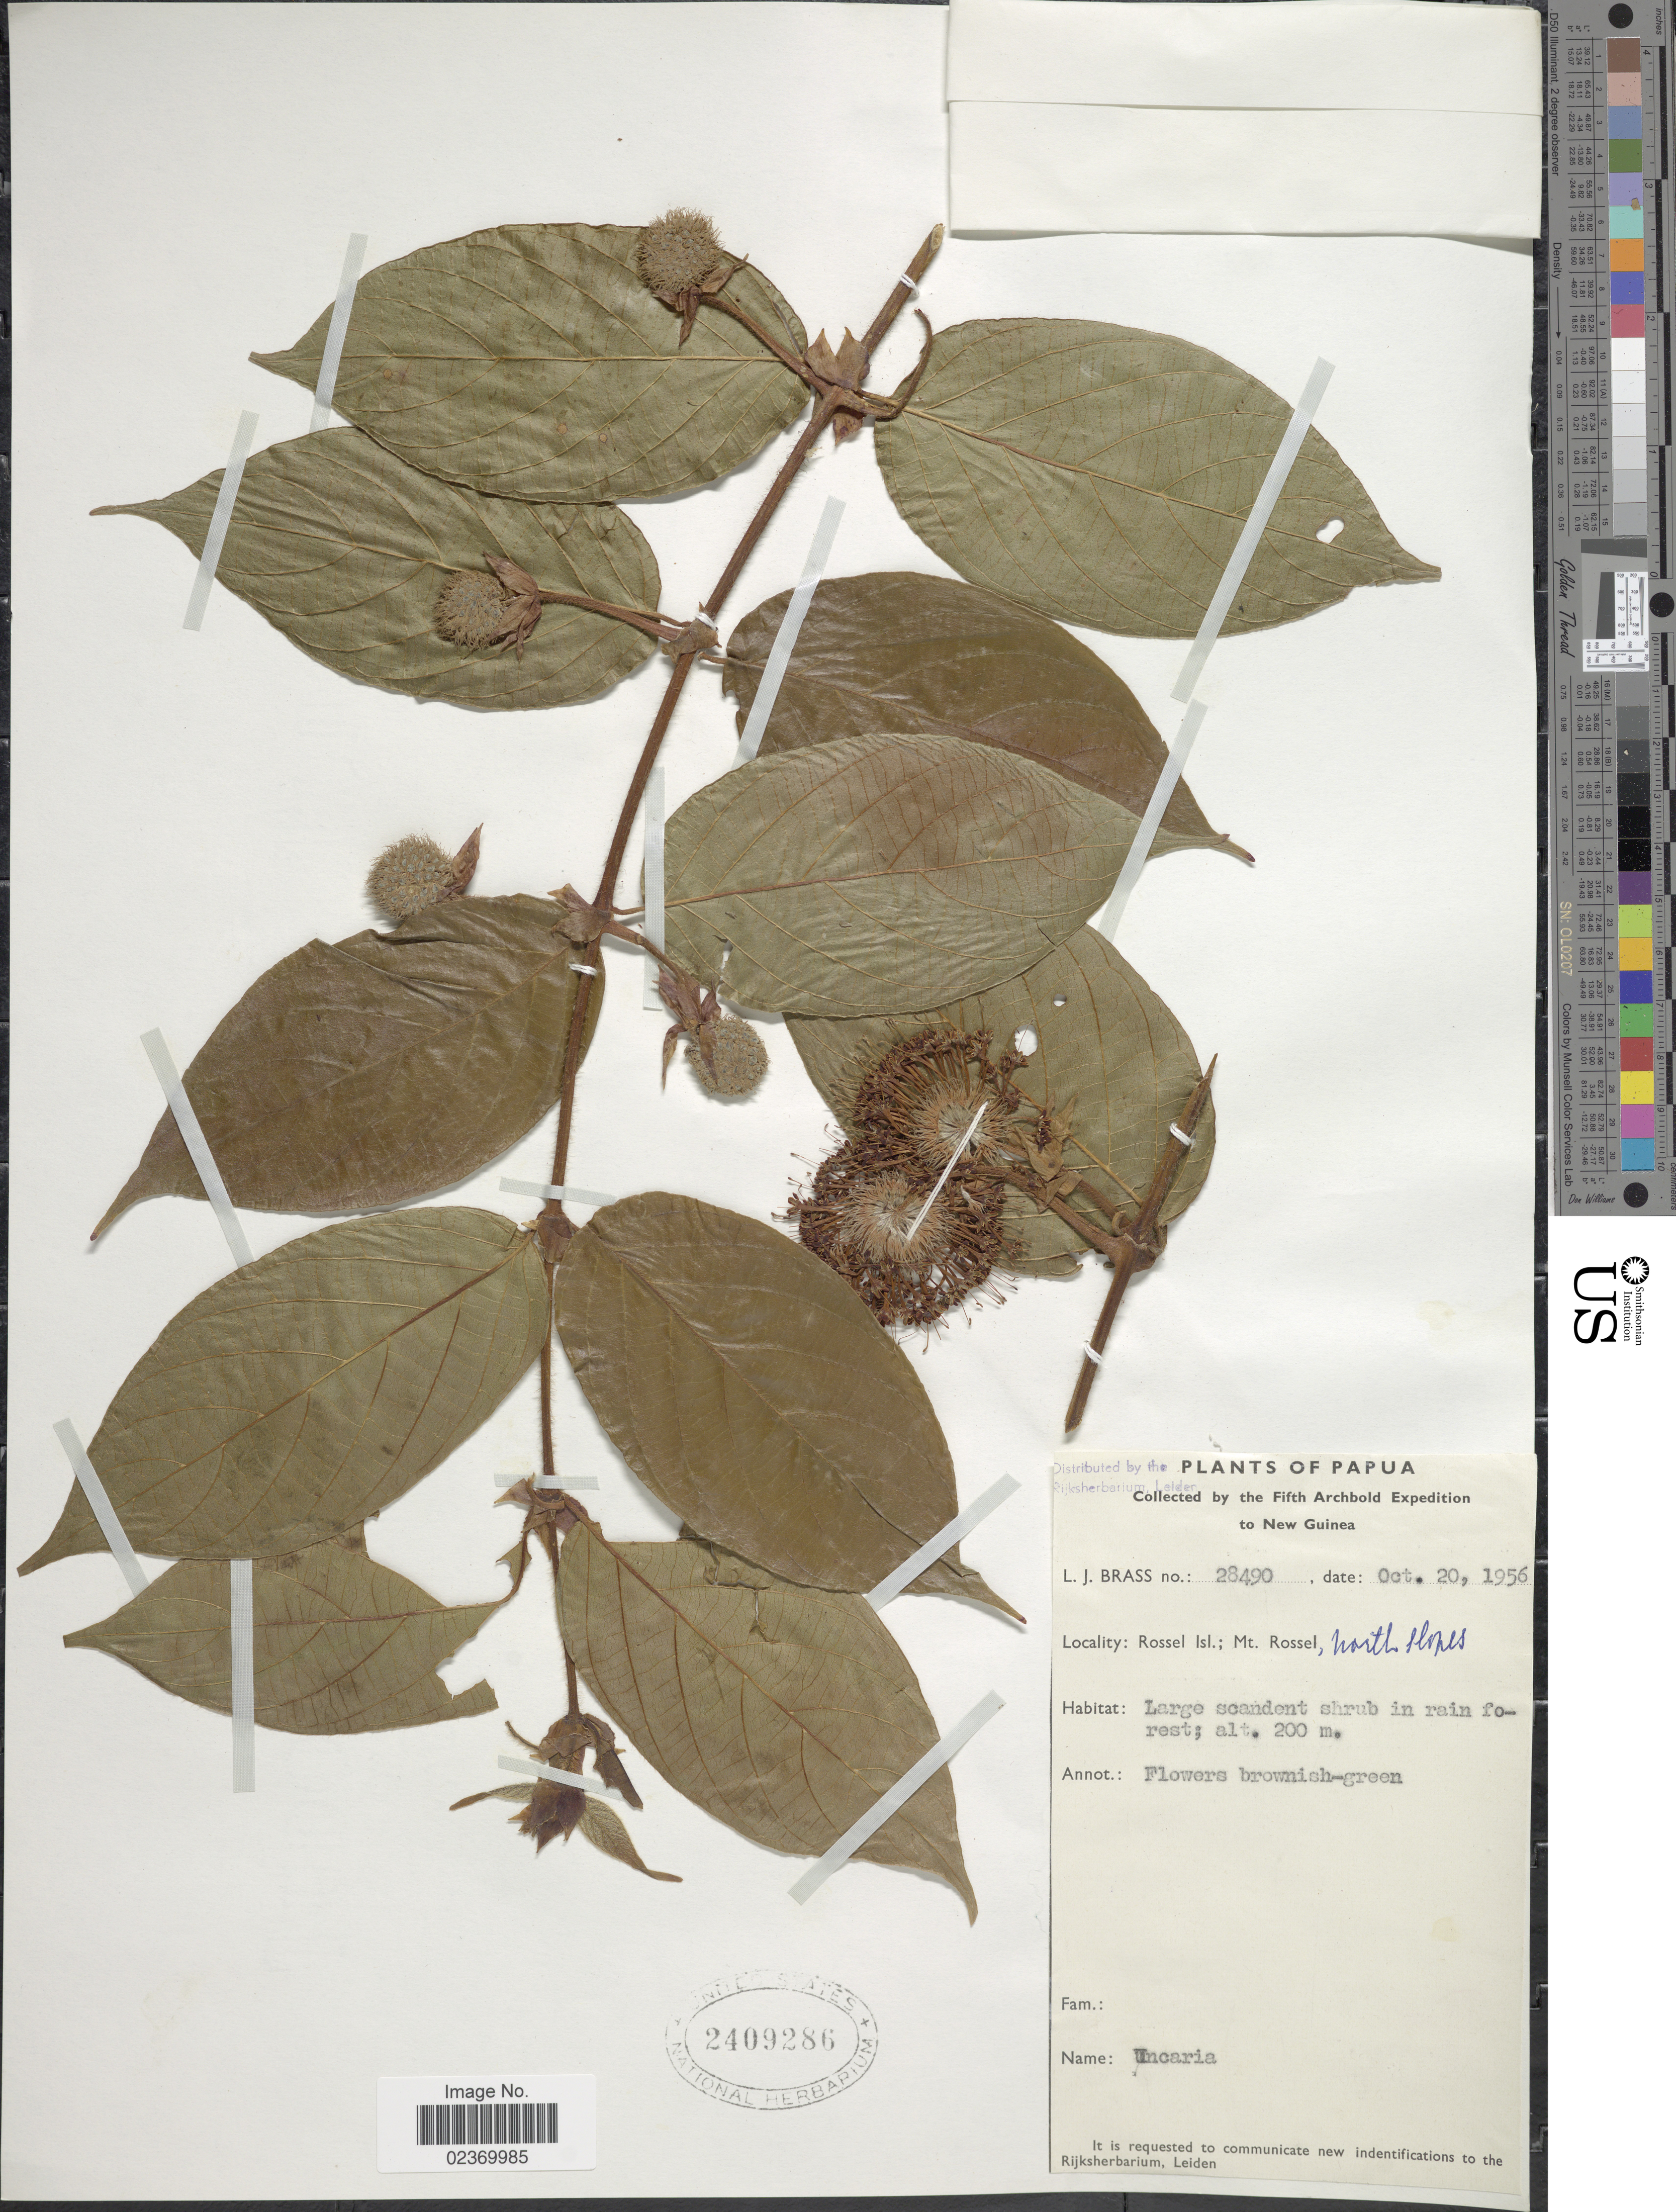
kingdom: Plantae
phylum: Tracheophyta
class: Magnoliopsida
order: Gentianales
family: Rubiaceae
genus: Uncaria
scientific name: Uncaria sp.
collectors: L. J. Brass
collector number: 28490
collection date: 1956-10-20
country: Papua New Guinea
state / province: Milne Bay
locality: New Guinea, Rossel Is; Mt Rossel, north slopes, large scandent shrub in rain forest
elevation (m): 200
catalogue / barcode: US 2409286